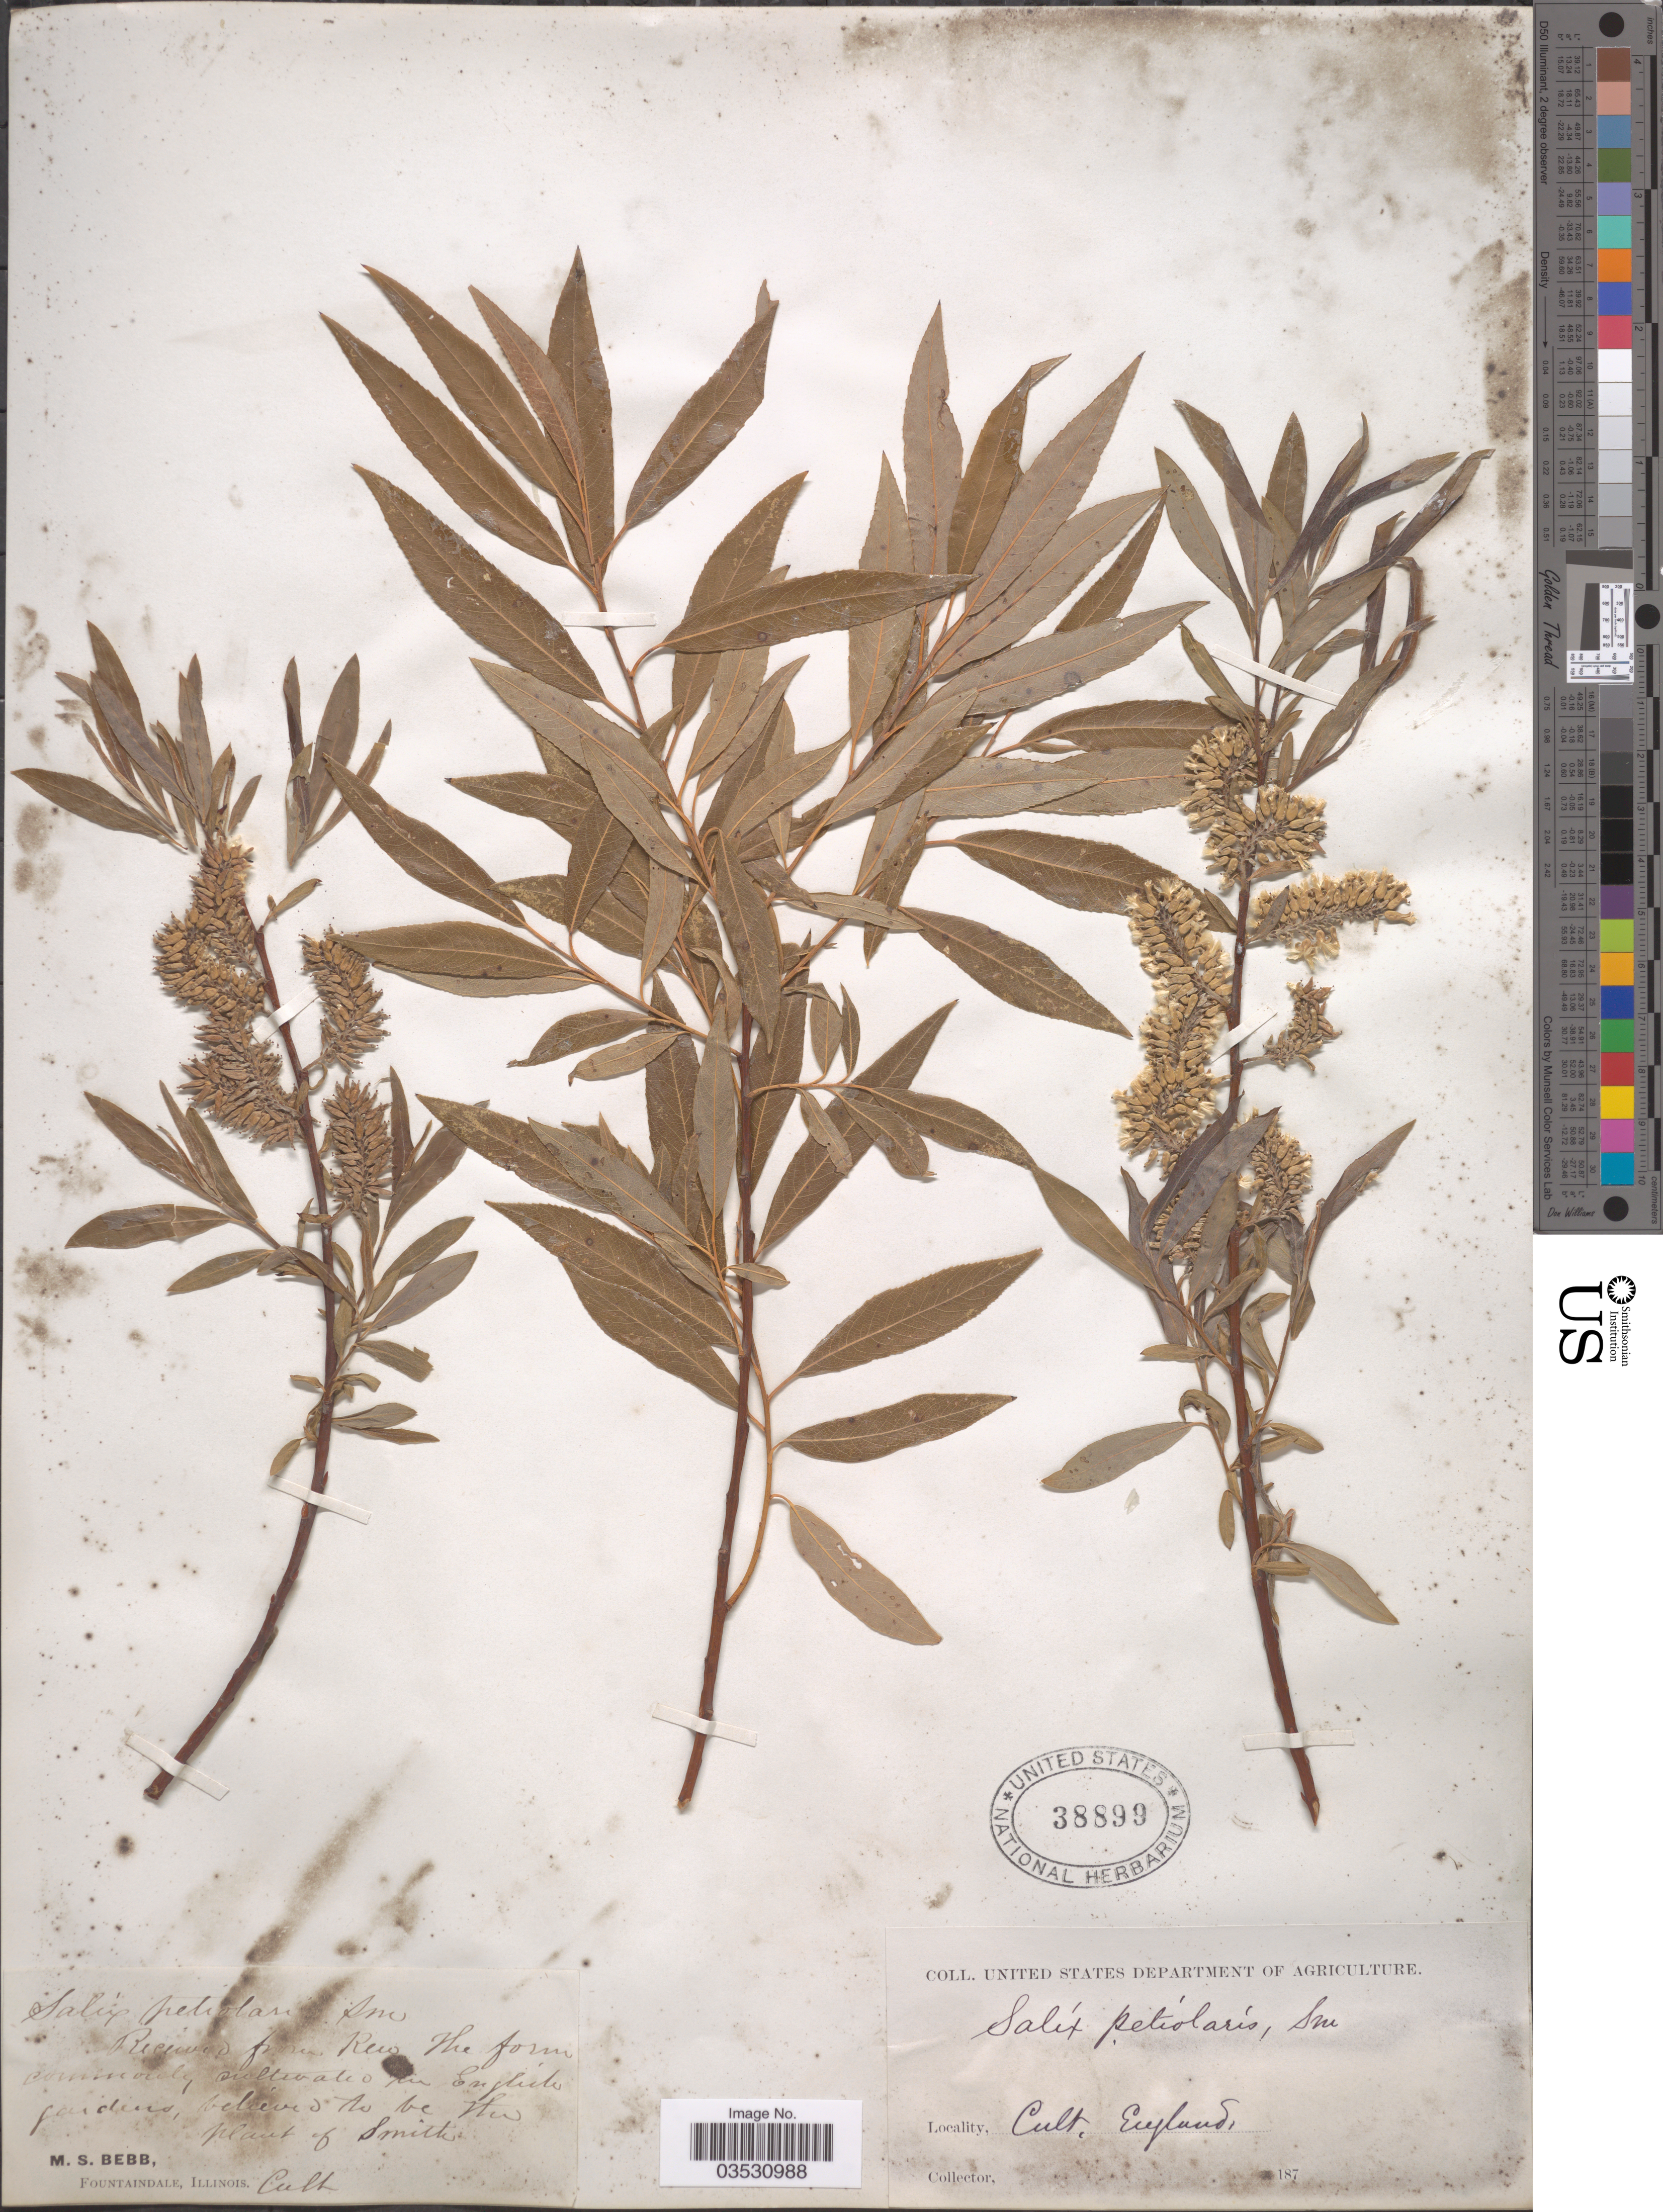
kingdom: Plantae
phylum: Tracheophyta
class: Magnoliopsida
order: Malpighiales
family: Salicaceae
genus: Salix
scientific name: Salix petiolaris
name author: Sm.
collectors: M. Bebb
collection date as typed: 187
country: United Kingdom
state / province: England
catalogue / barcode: US 38899